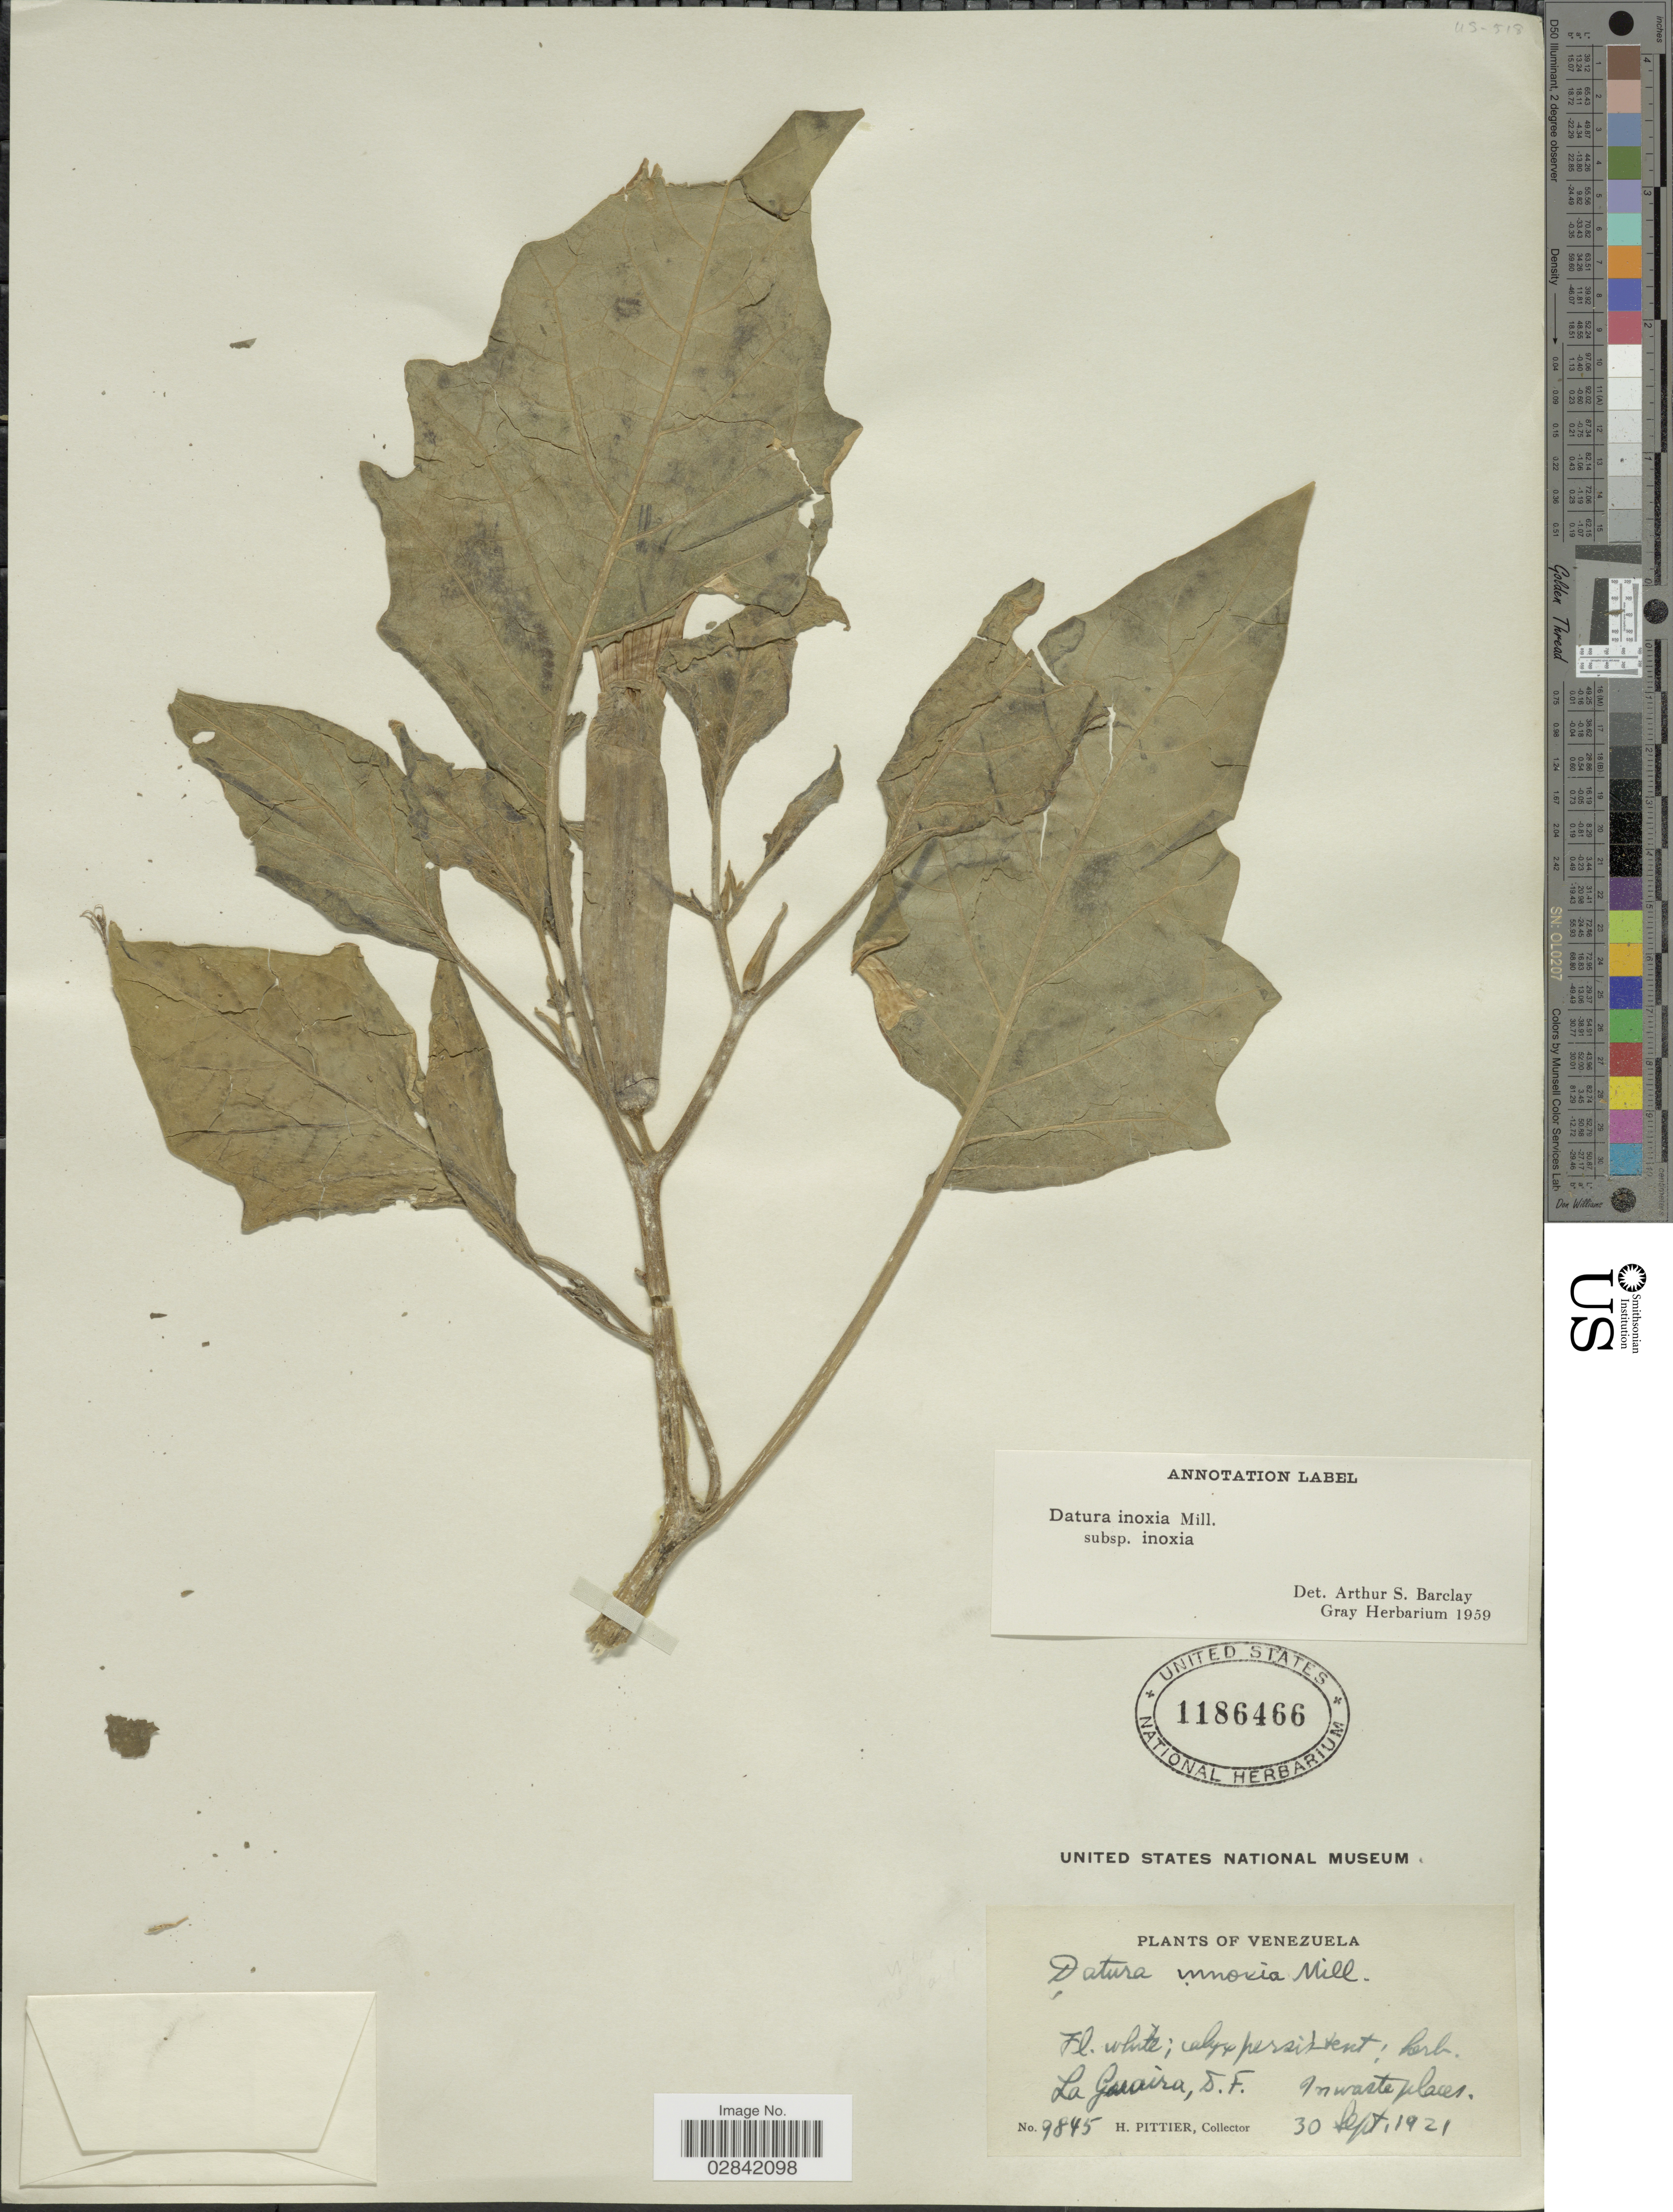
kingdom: Plantae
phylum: Tracheophyta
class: Magnoliopsida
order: Solanales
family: Solanaceae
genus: Datura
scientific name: Datura innoxia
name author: Mill.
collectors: H. F. Pittier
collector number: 9845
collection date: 1921-09-30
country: Venezuela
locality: La Guaira, D.F., in waste places.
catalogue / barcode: US 1186466